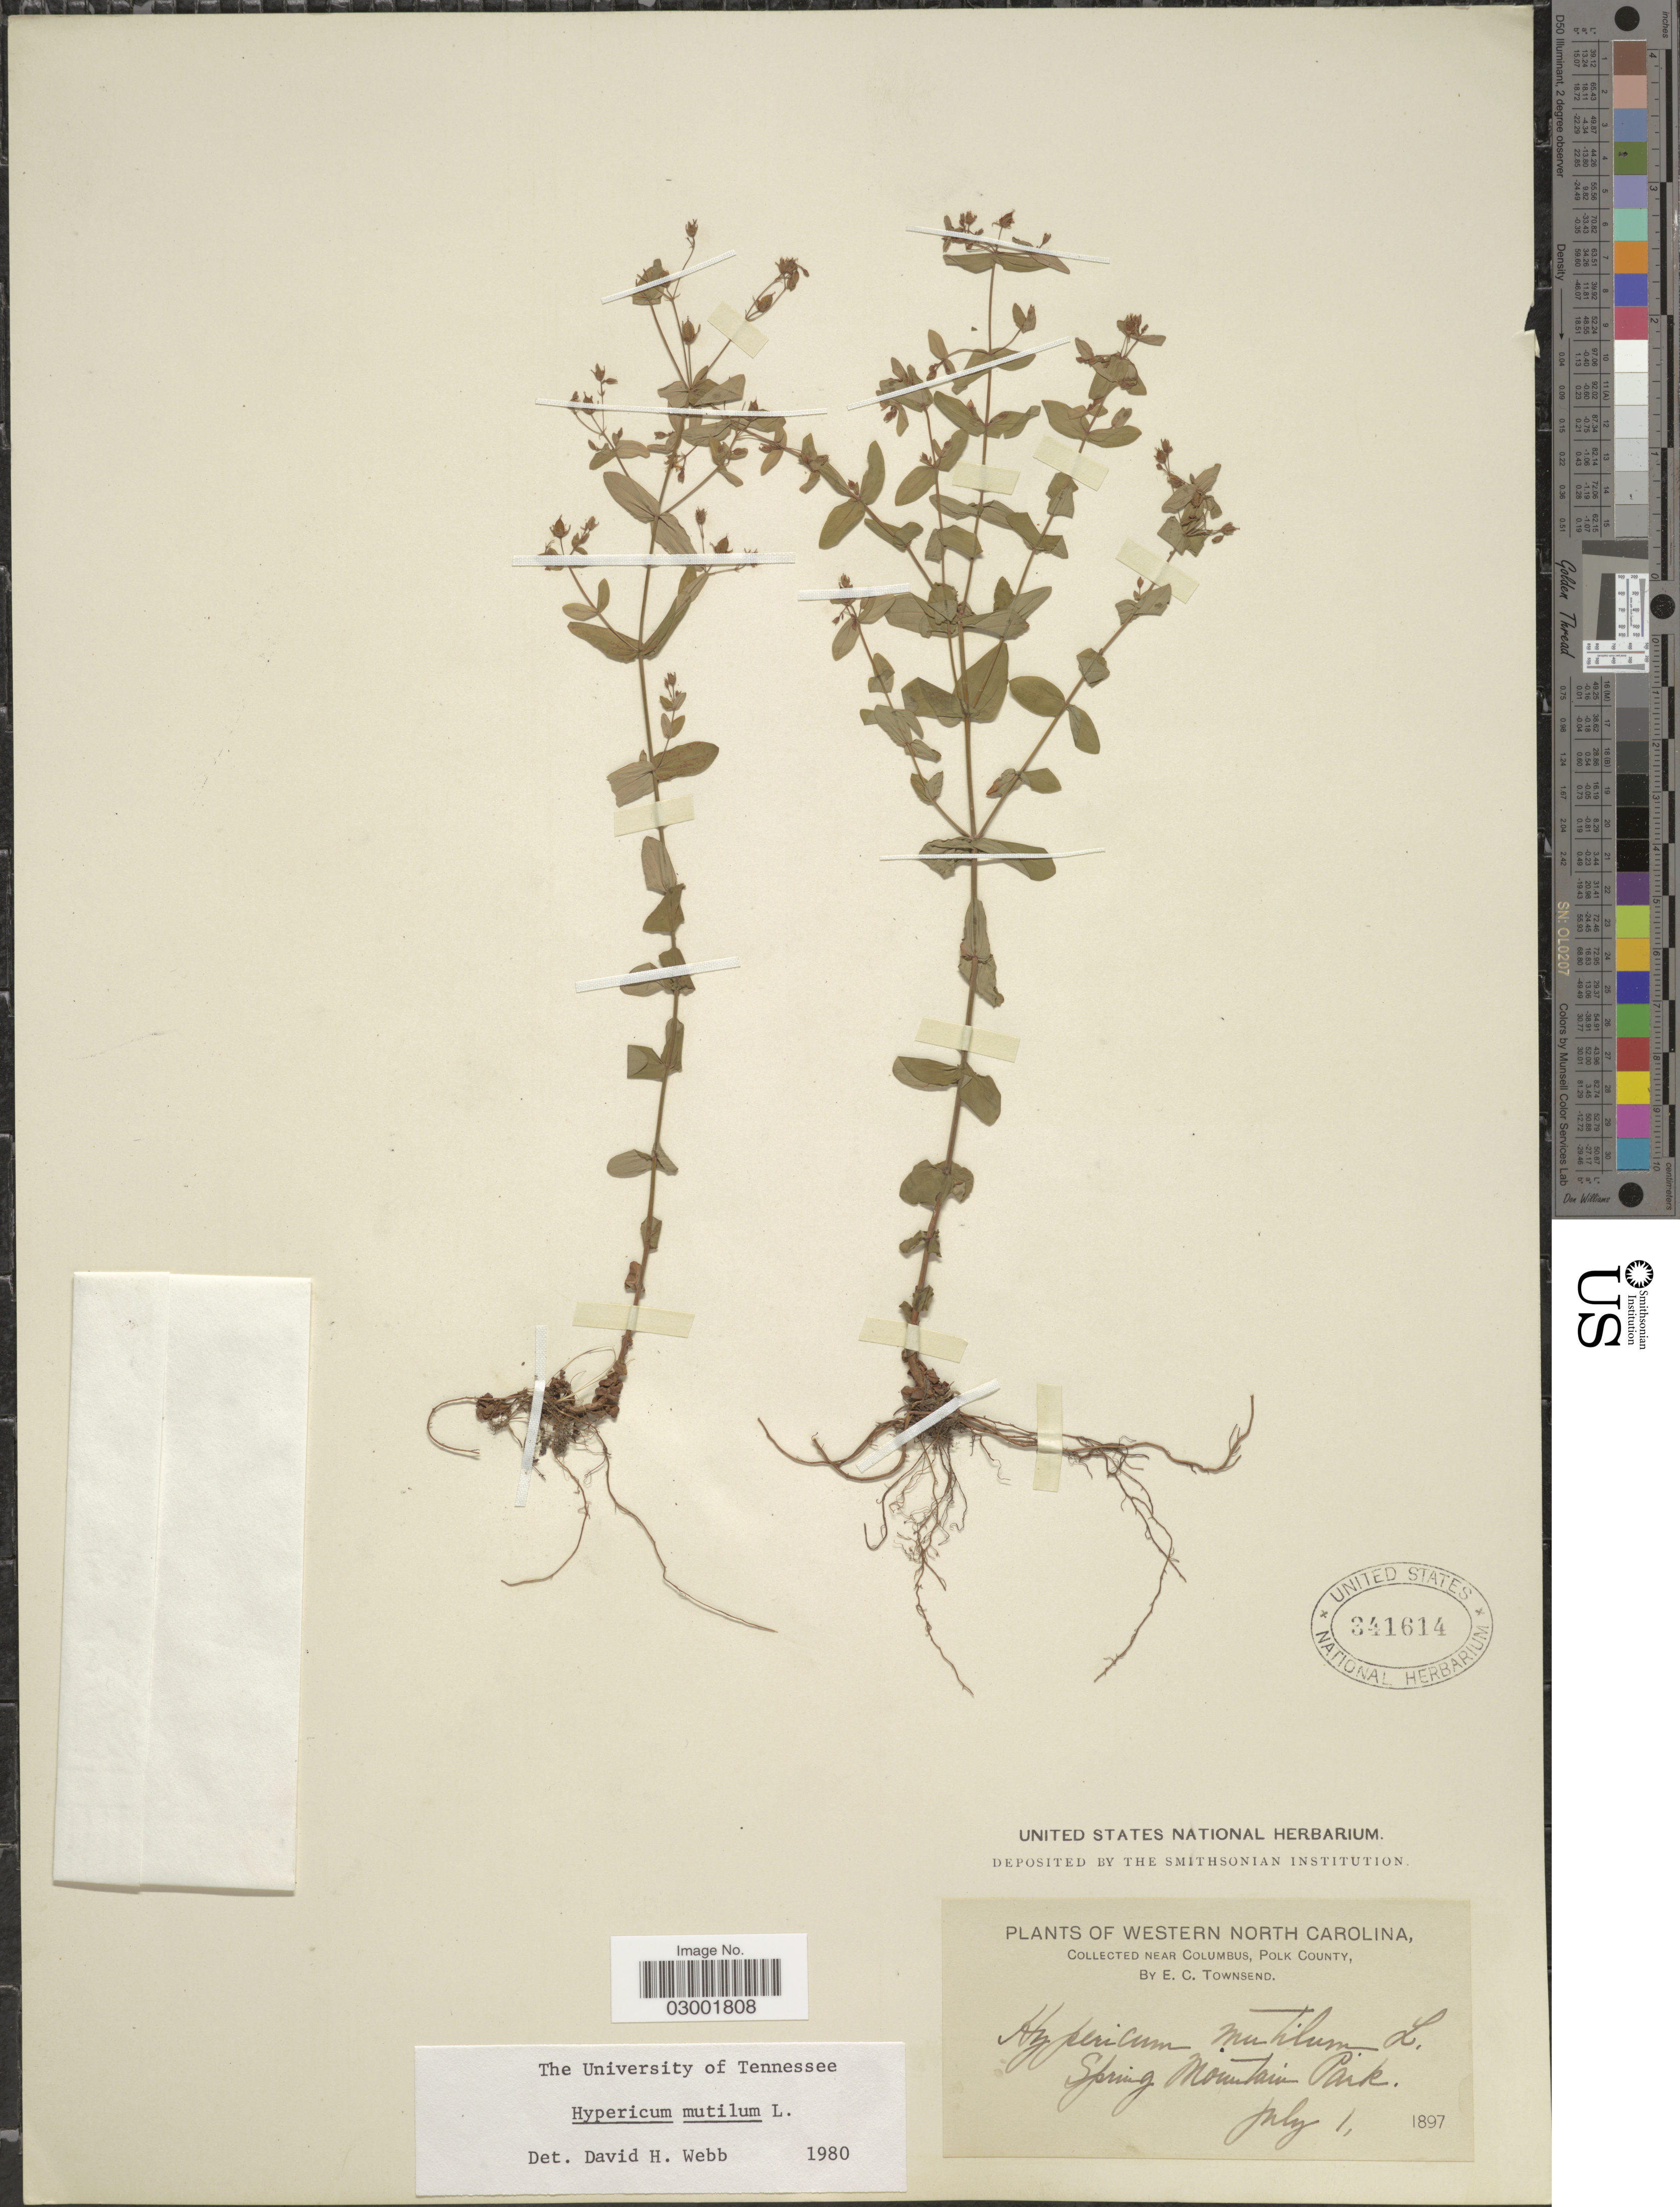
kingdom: Plantae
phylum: Tracheophyta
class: Magnoliopsida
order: Malpighiales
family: Hypericaceae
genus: Hypericum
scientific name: Hypericum mutilum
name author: L.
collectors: E. C. Townsend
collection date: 1897-07-01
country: United States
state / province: North Carolina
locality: Western North Carolina, near Columbus, Polk County. Spring Mountain Park.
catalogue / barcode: US 341614